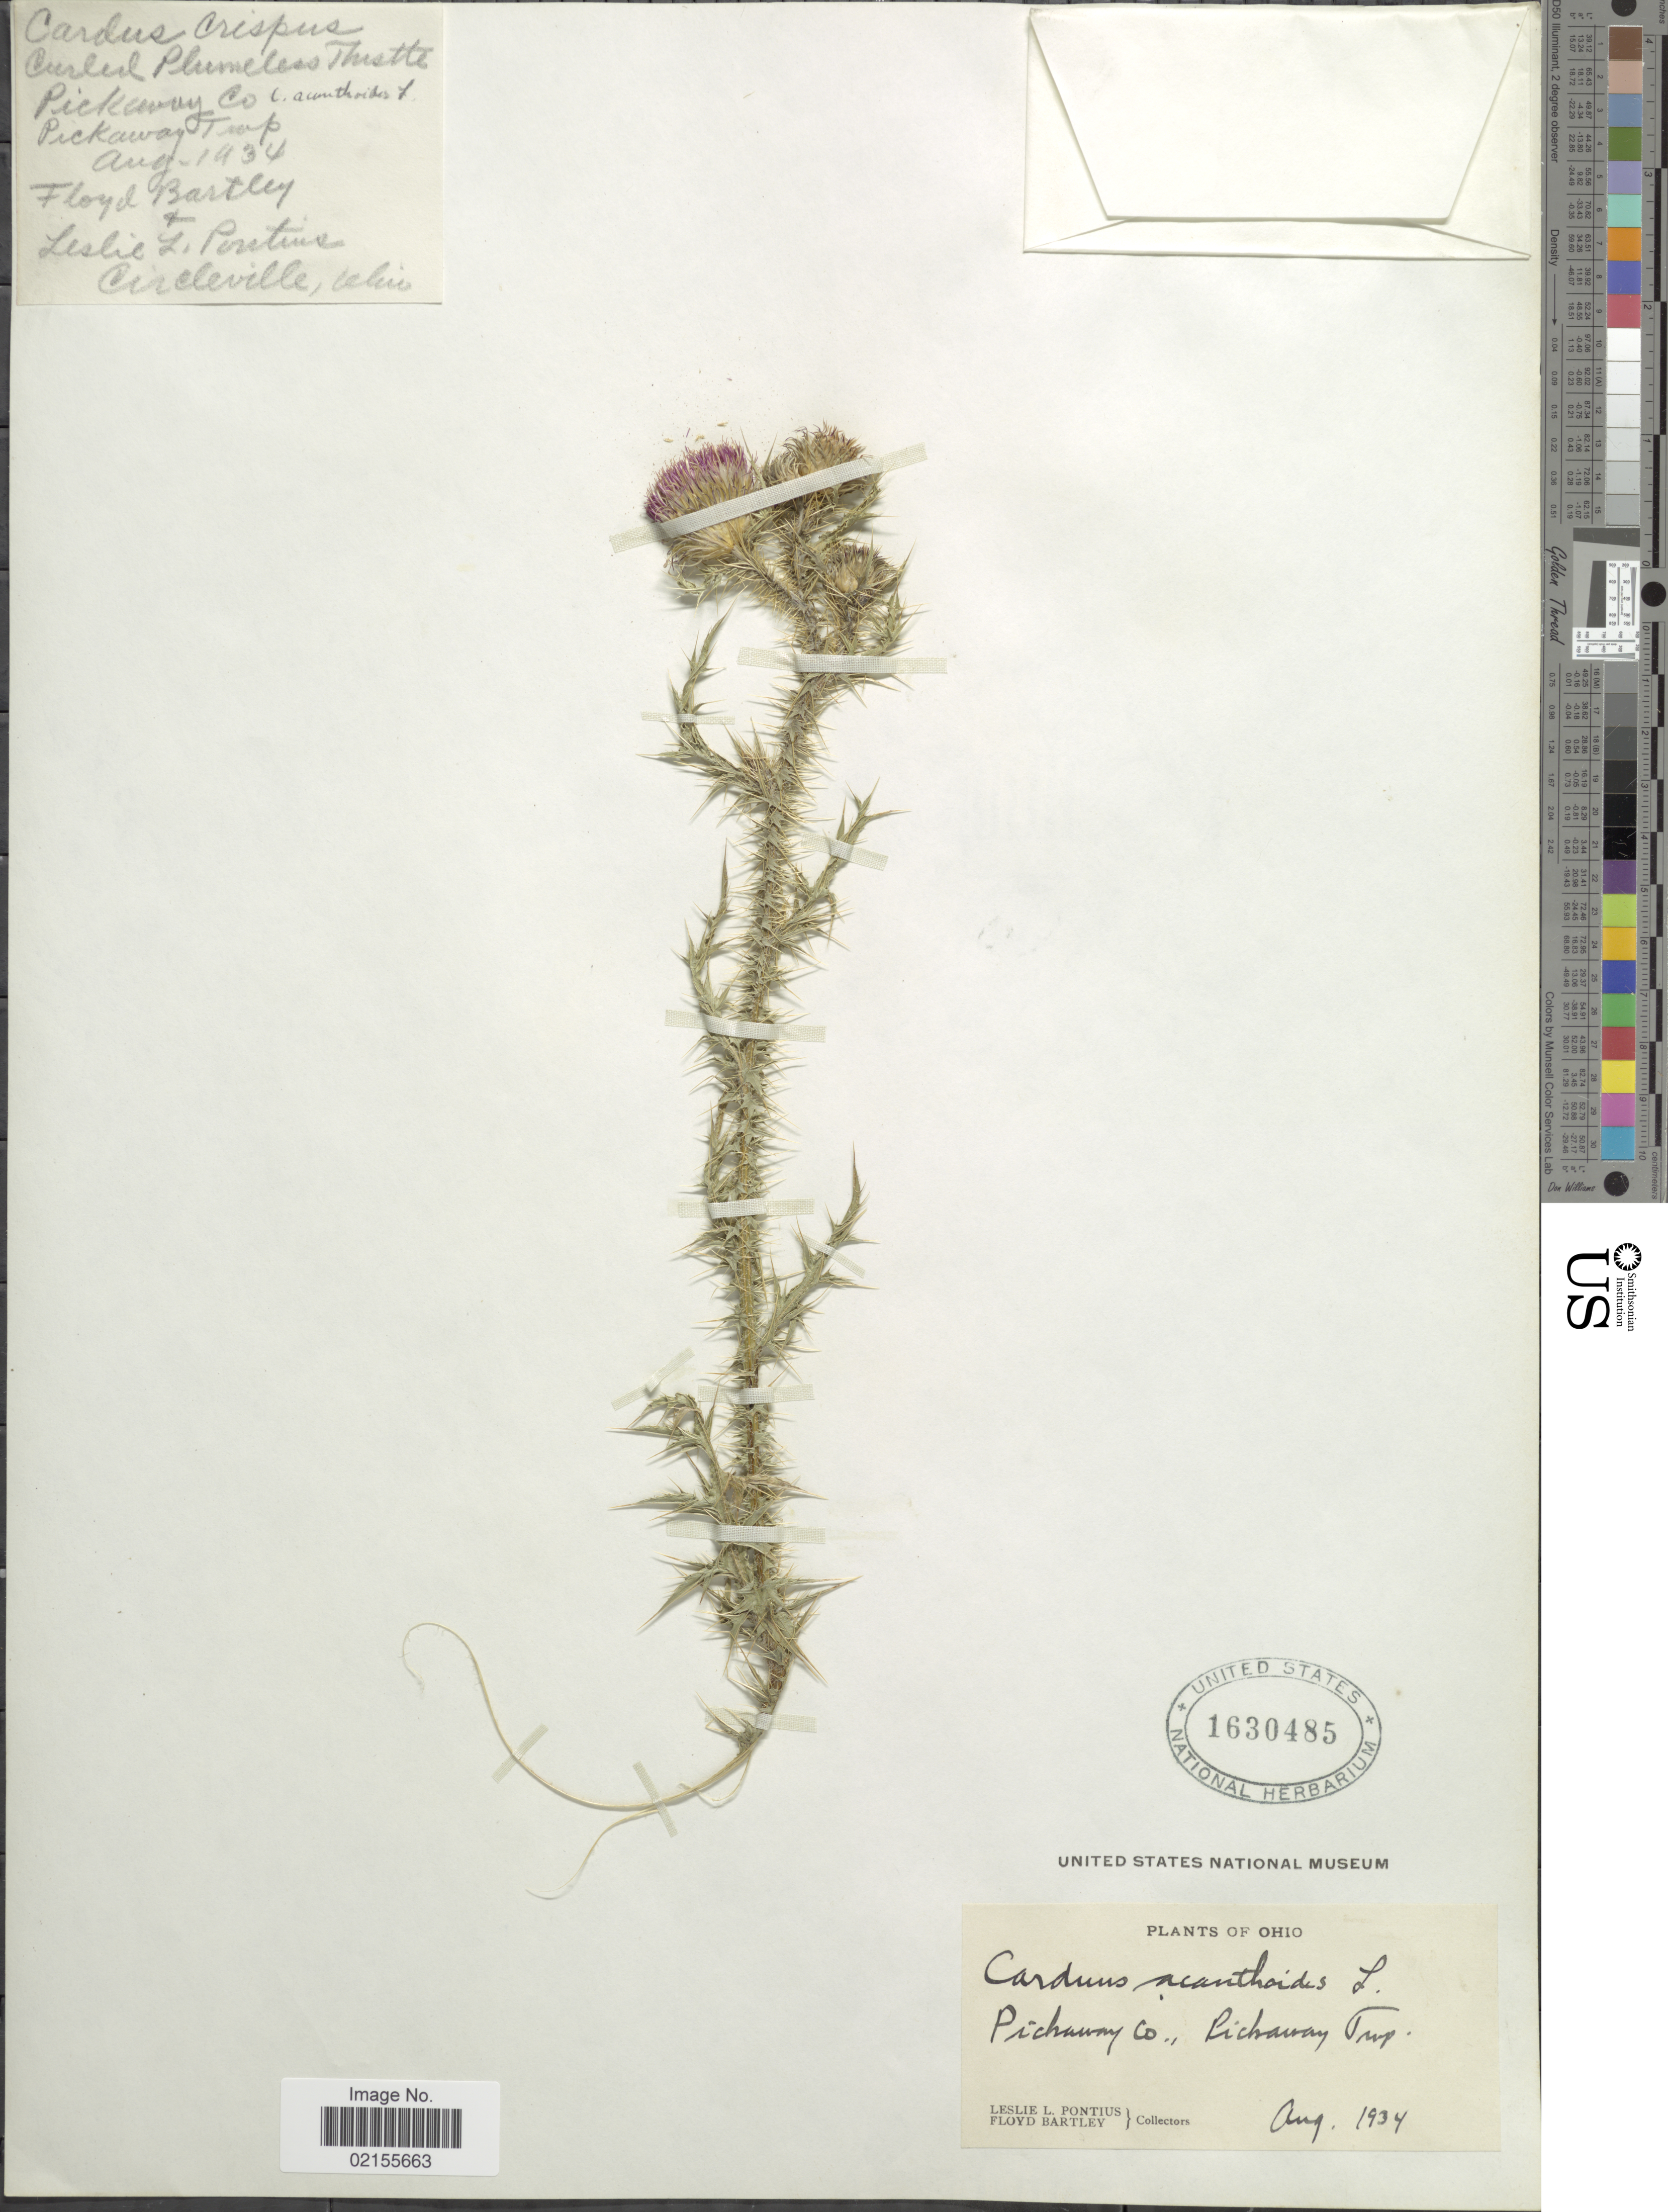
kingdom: Plantae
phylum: Tracheophyta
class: Magnoliopsida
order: Asterales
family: Asteraceae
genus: Carduus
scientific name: Carduus acanthoides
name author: L.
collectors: L. Pontius & F. Bartley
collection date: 1934-08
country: United States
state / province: Ohio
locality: Pichaway Co., Pichaway Twp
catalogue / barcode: US 1630485